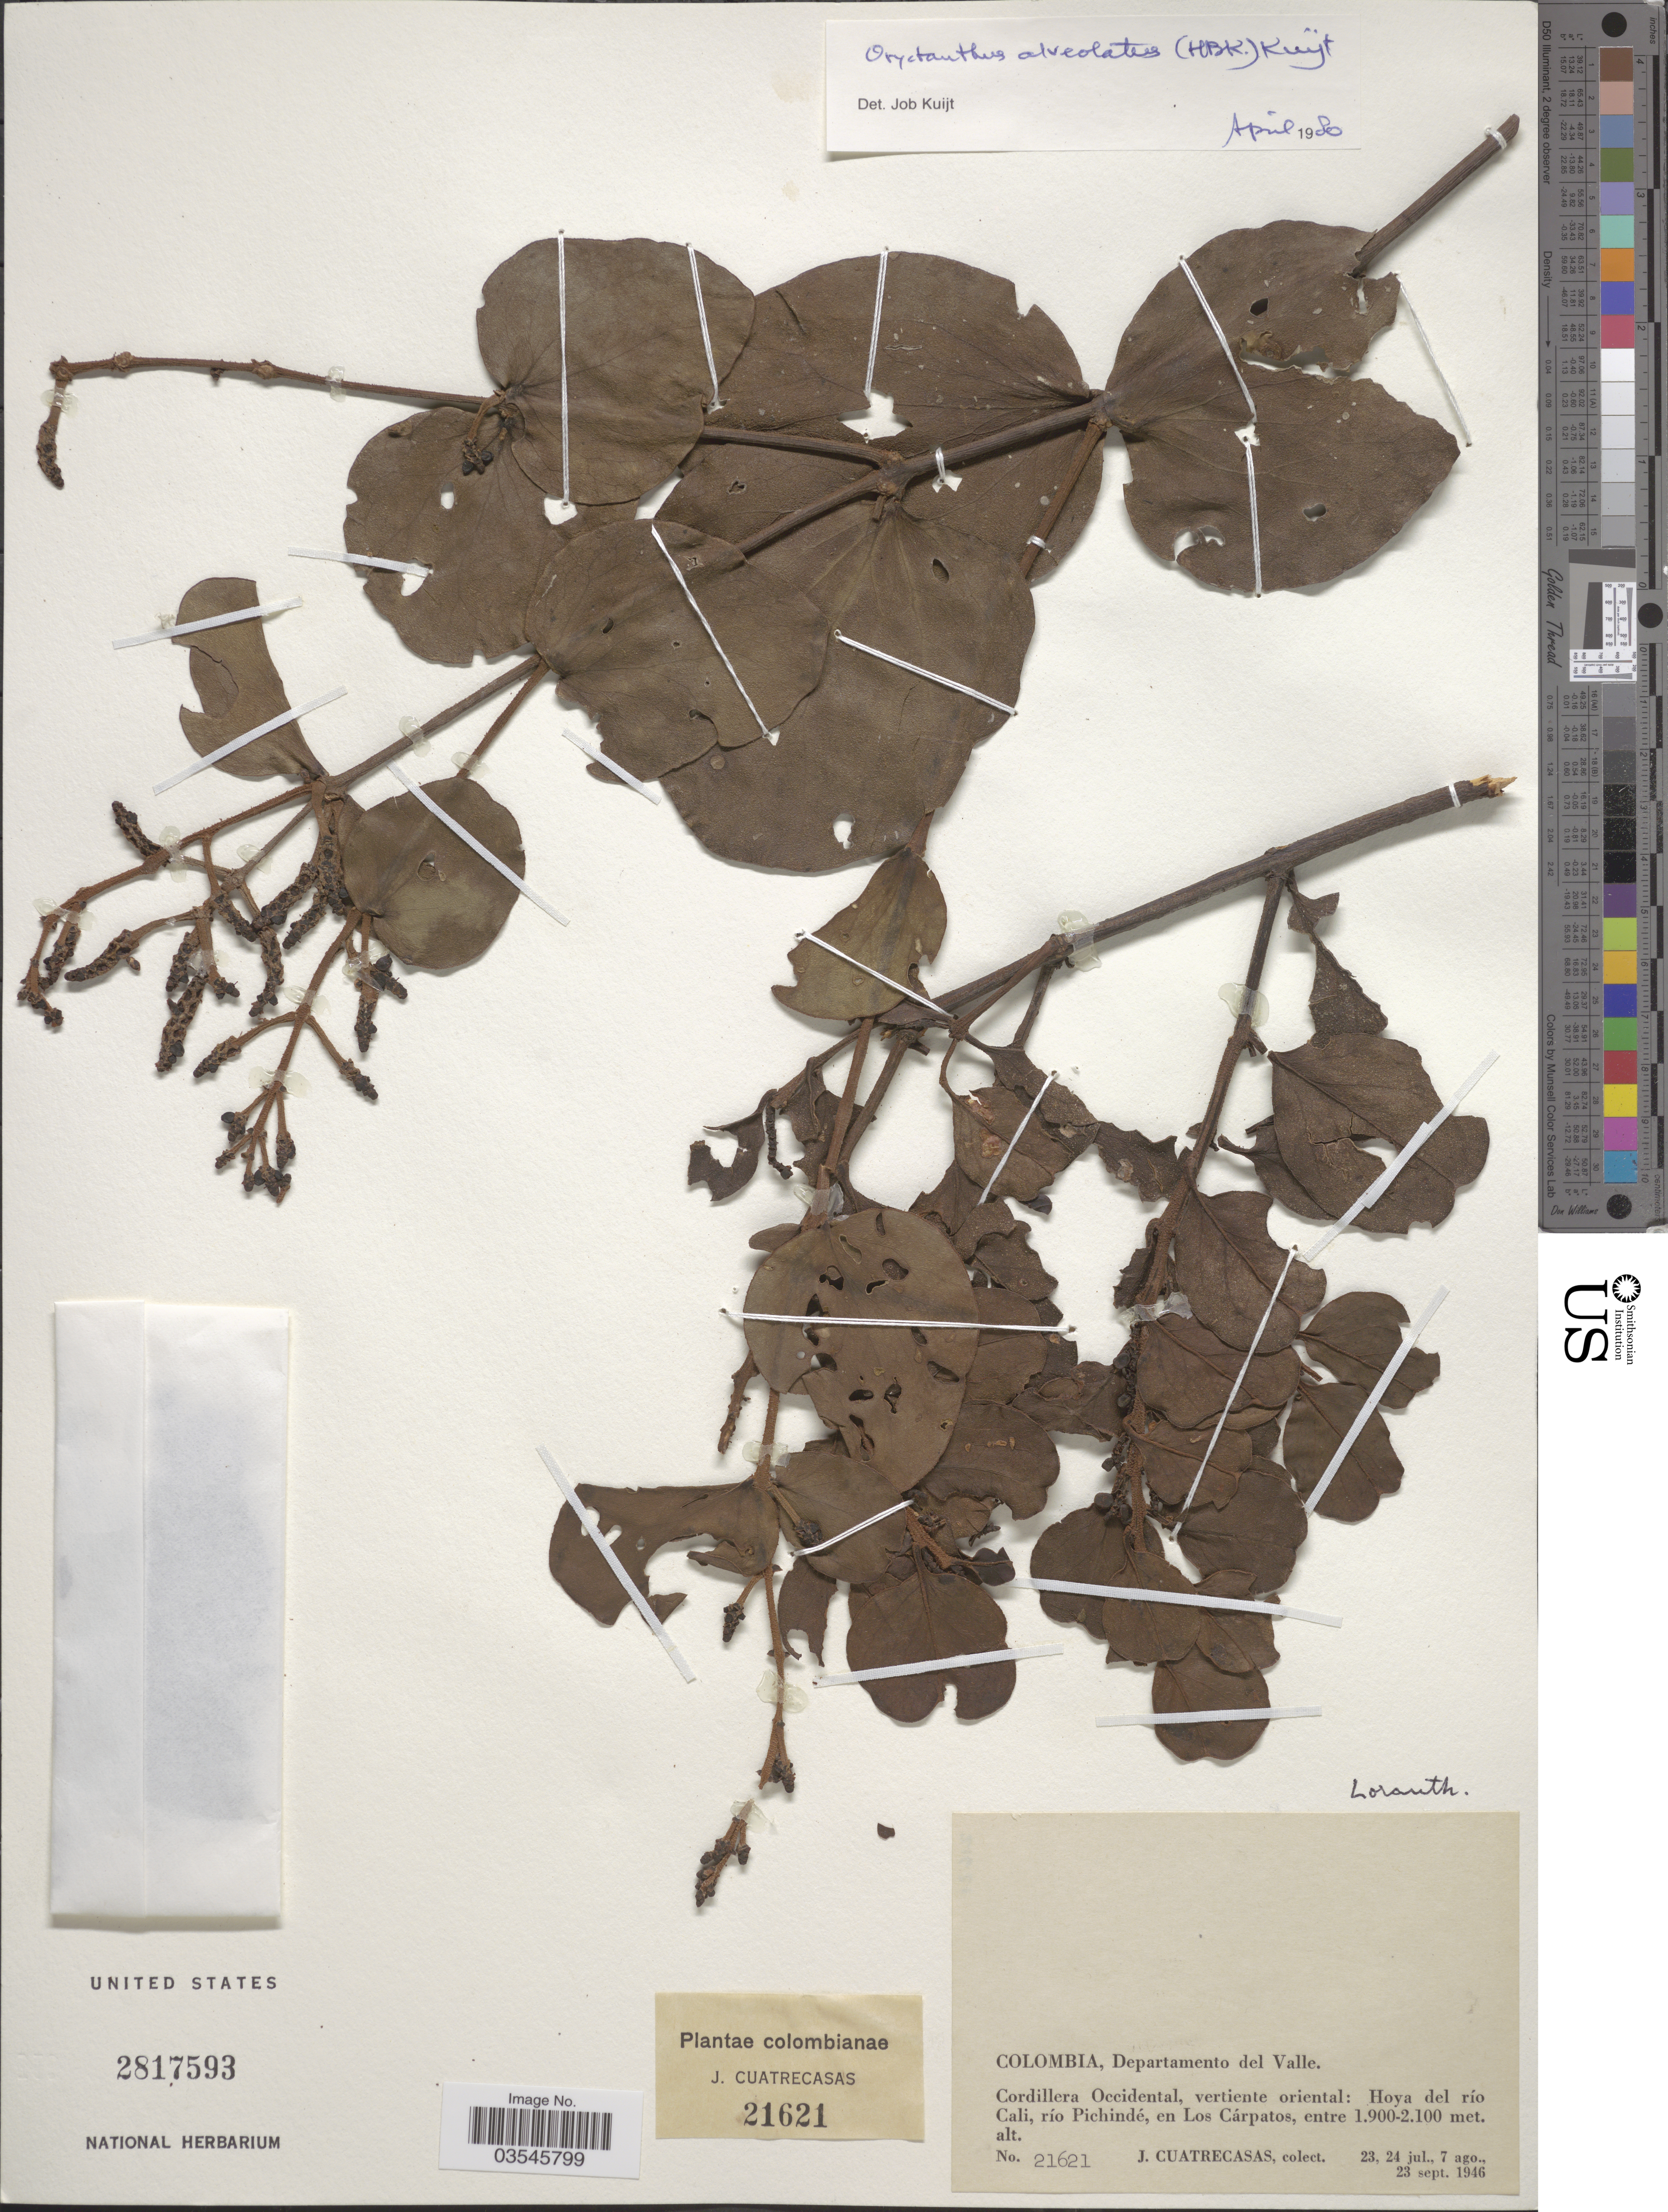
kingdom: Plantae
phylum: Tracheophyta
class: Magnoliopsida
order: Santalales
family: Loranthaceae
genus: Oryctanthus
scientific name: Oryctanthus alveolatus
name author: (Kunth) Kuijt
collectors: J. Cuatrecasas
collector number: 21621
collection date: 1946-07-23/1946-09-23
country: Colombia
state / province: Valle del Cauca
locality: Departamento del Valle. Cordillera Occidental, vertiente oriental; Hoya del río Cali, río Pichindé, en Los Cárpatos.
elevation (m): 1900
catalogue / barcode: US 2817593